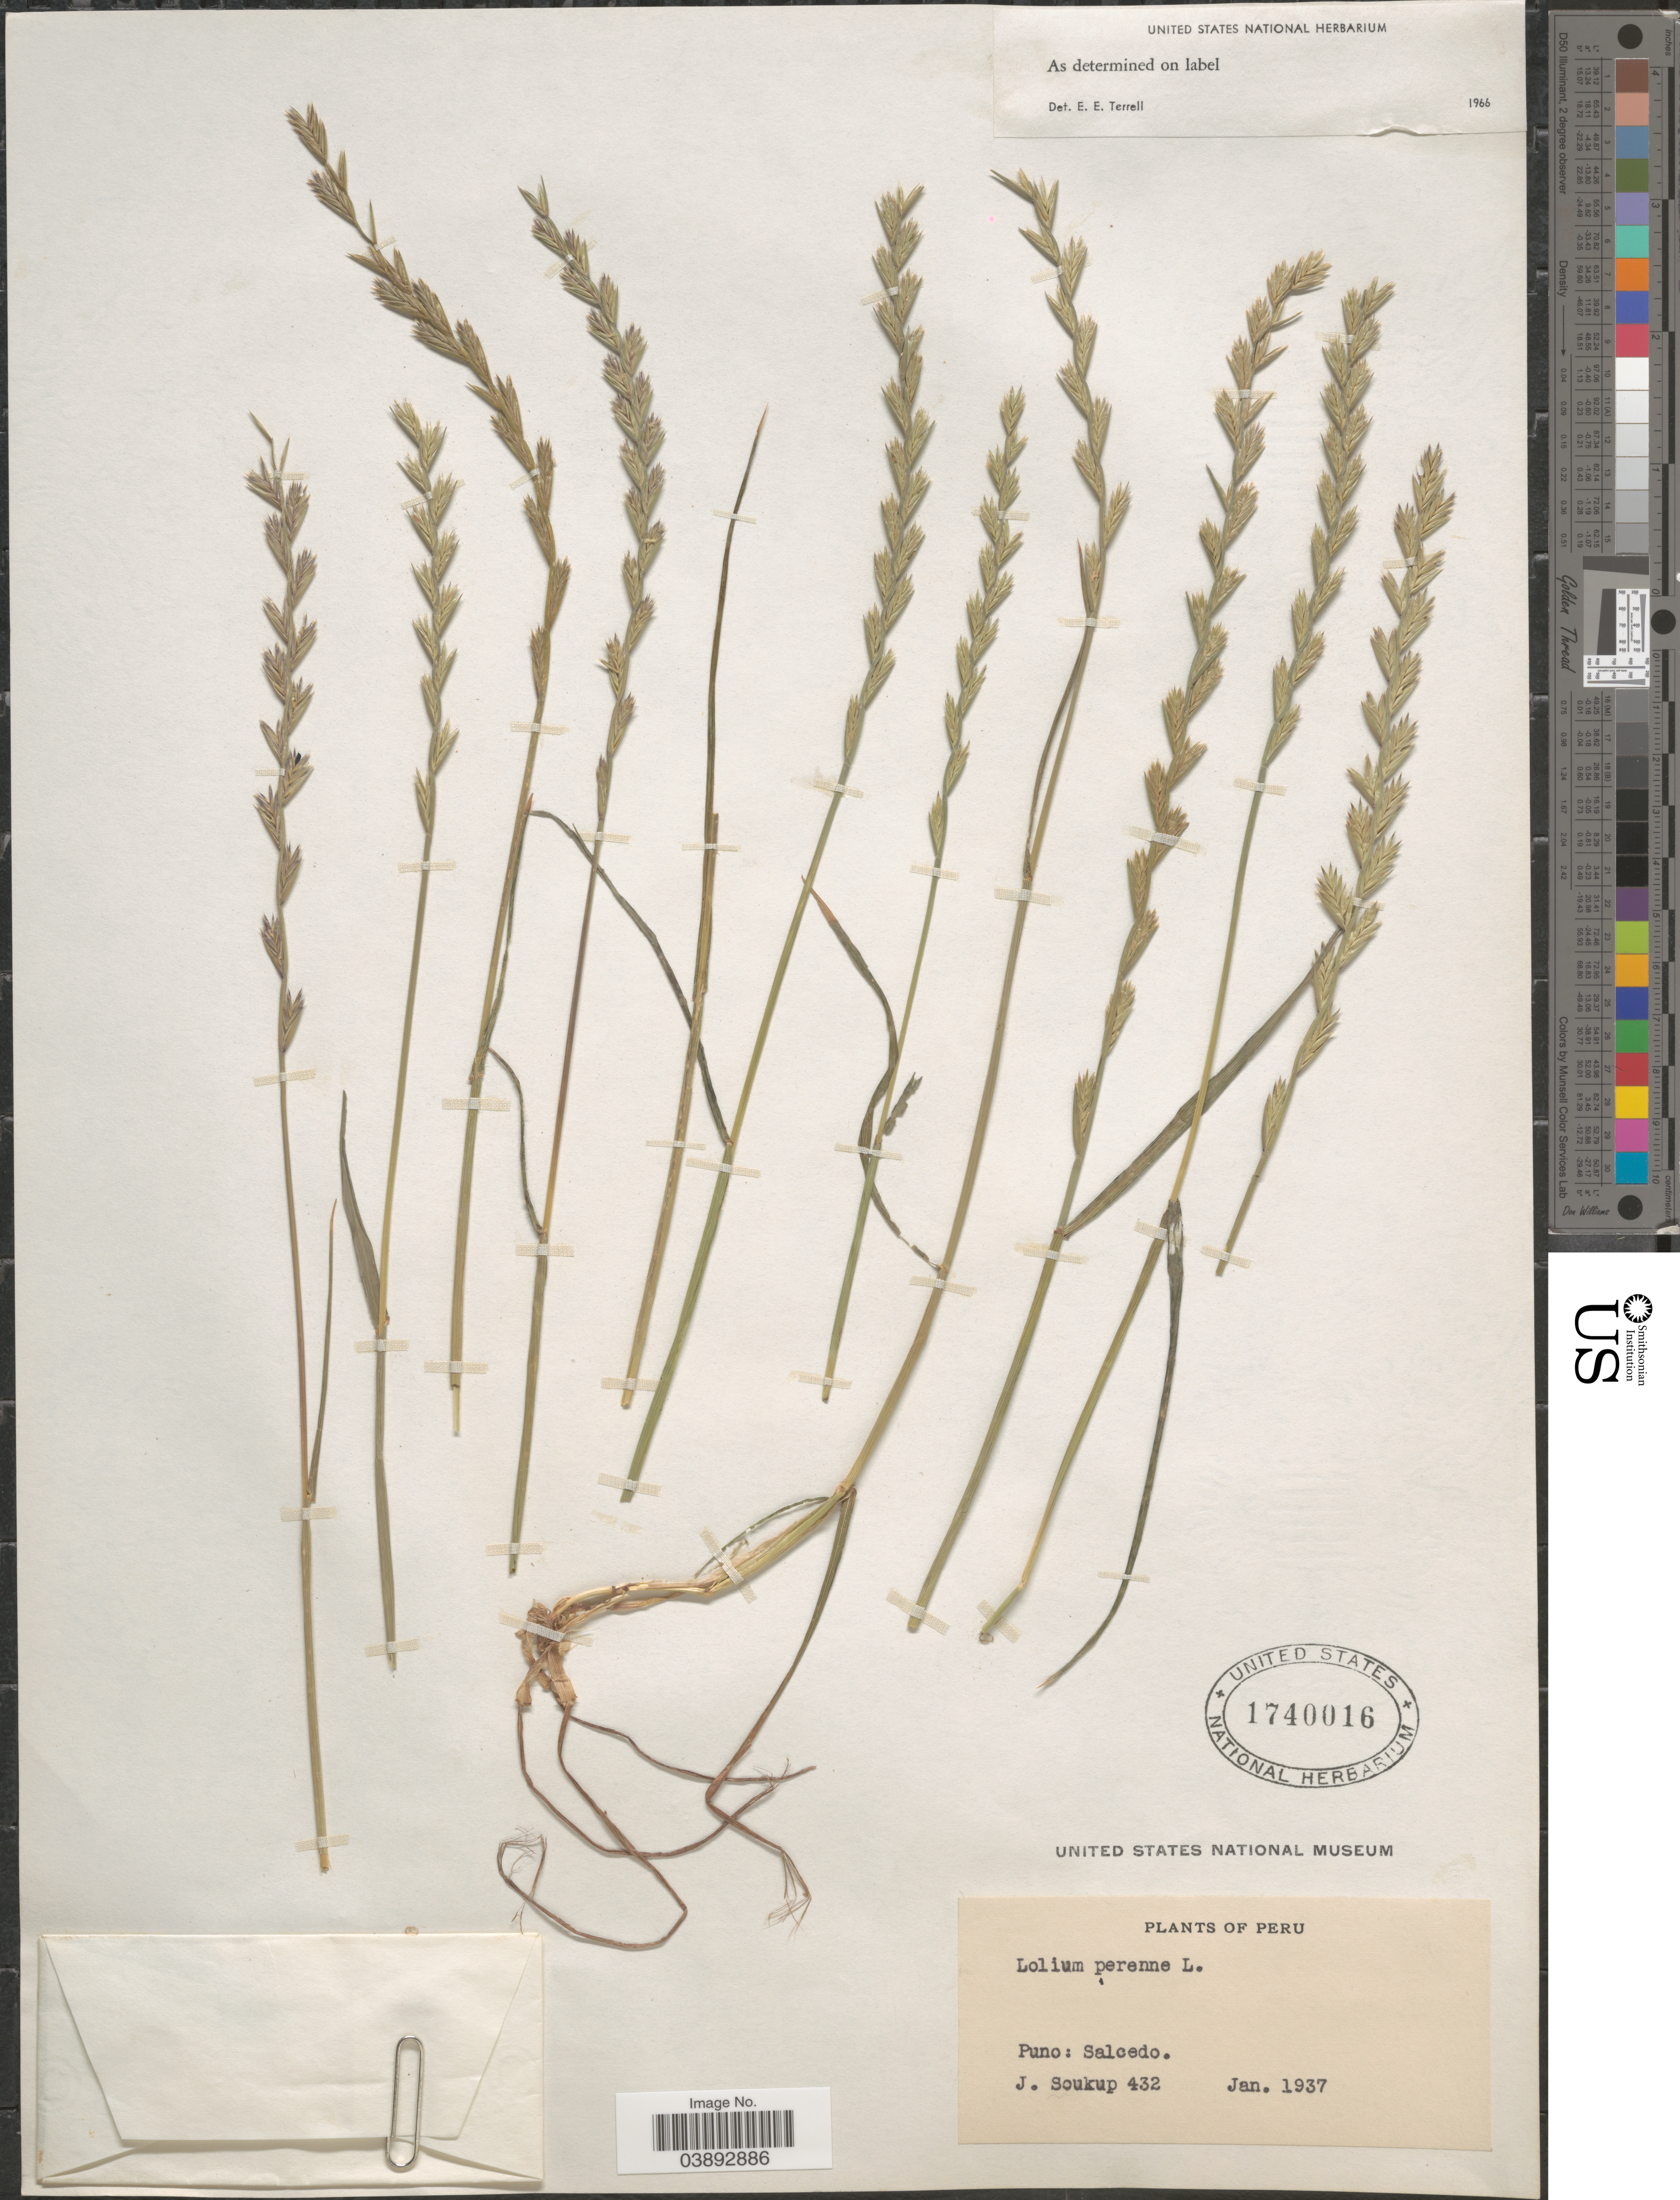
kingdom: Plantae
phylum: Tracheophyta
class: Liliopsida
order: Poales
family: Poaceae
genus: Lolium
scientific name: Lolium perenne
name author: L.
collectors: J. Soukup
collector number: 432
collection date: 1937-01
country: Peru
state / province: Puno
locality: Salcedo.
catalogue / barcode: US 1740016